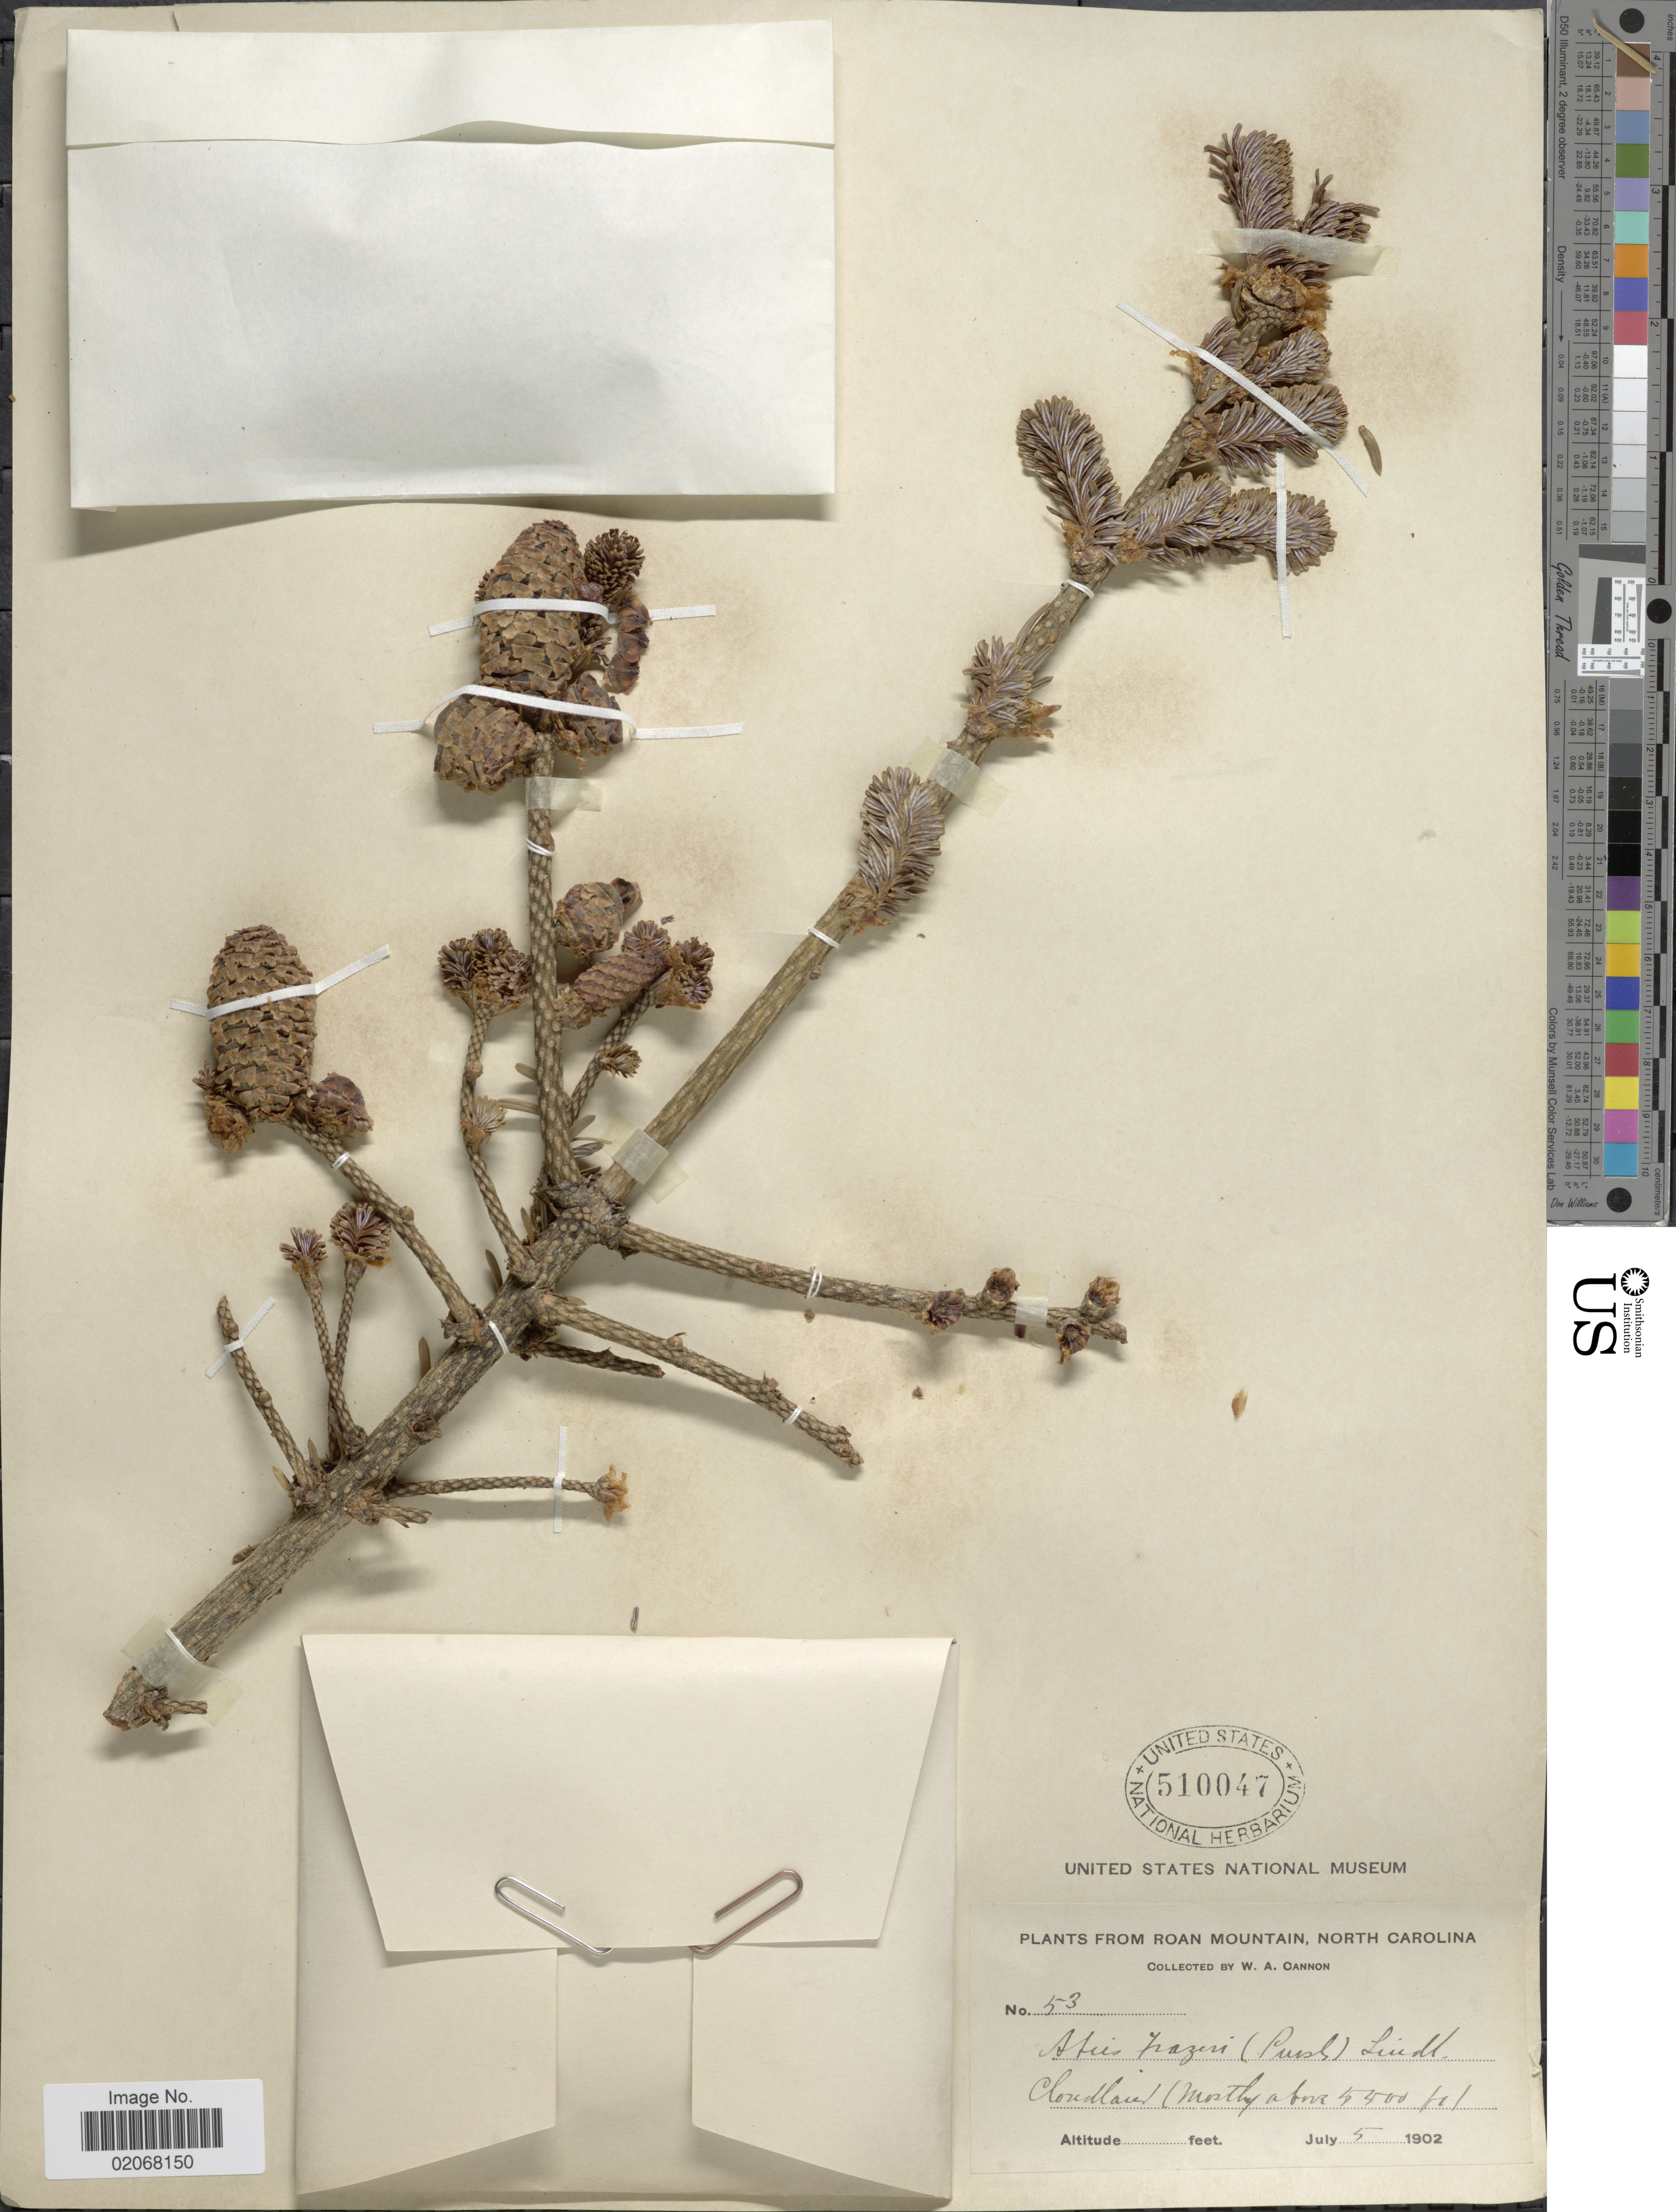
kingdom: Plantae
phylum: Tracheophyta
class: Pinopsida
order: Pinales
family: Pinaceae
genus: Abies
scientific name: Abies fraseri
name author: (Pursh) Poir.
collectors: W. Cannon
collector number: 53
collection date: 1902-07-05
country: United States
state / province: North Carolina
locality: Roan Mountain, Cloudlain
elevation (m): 1646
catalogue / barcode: US 510047